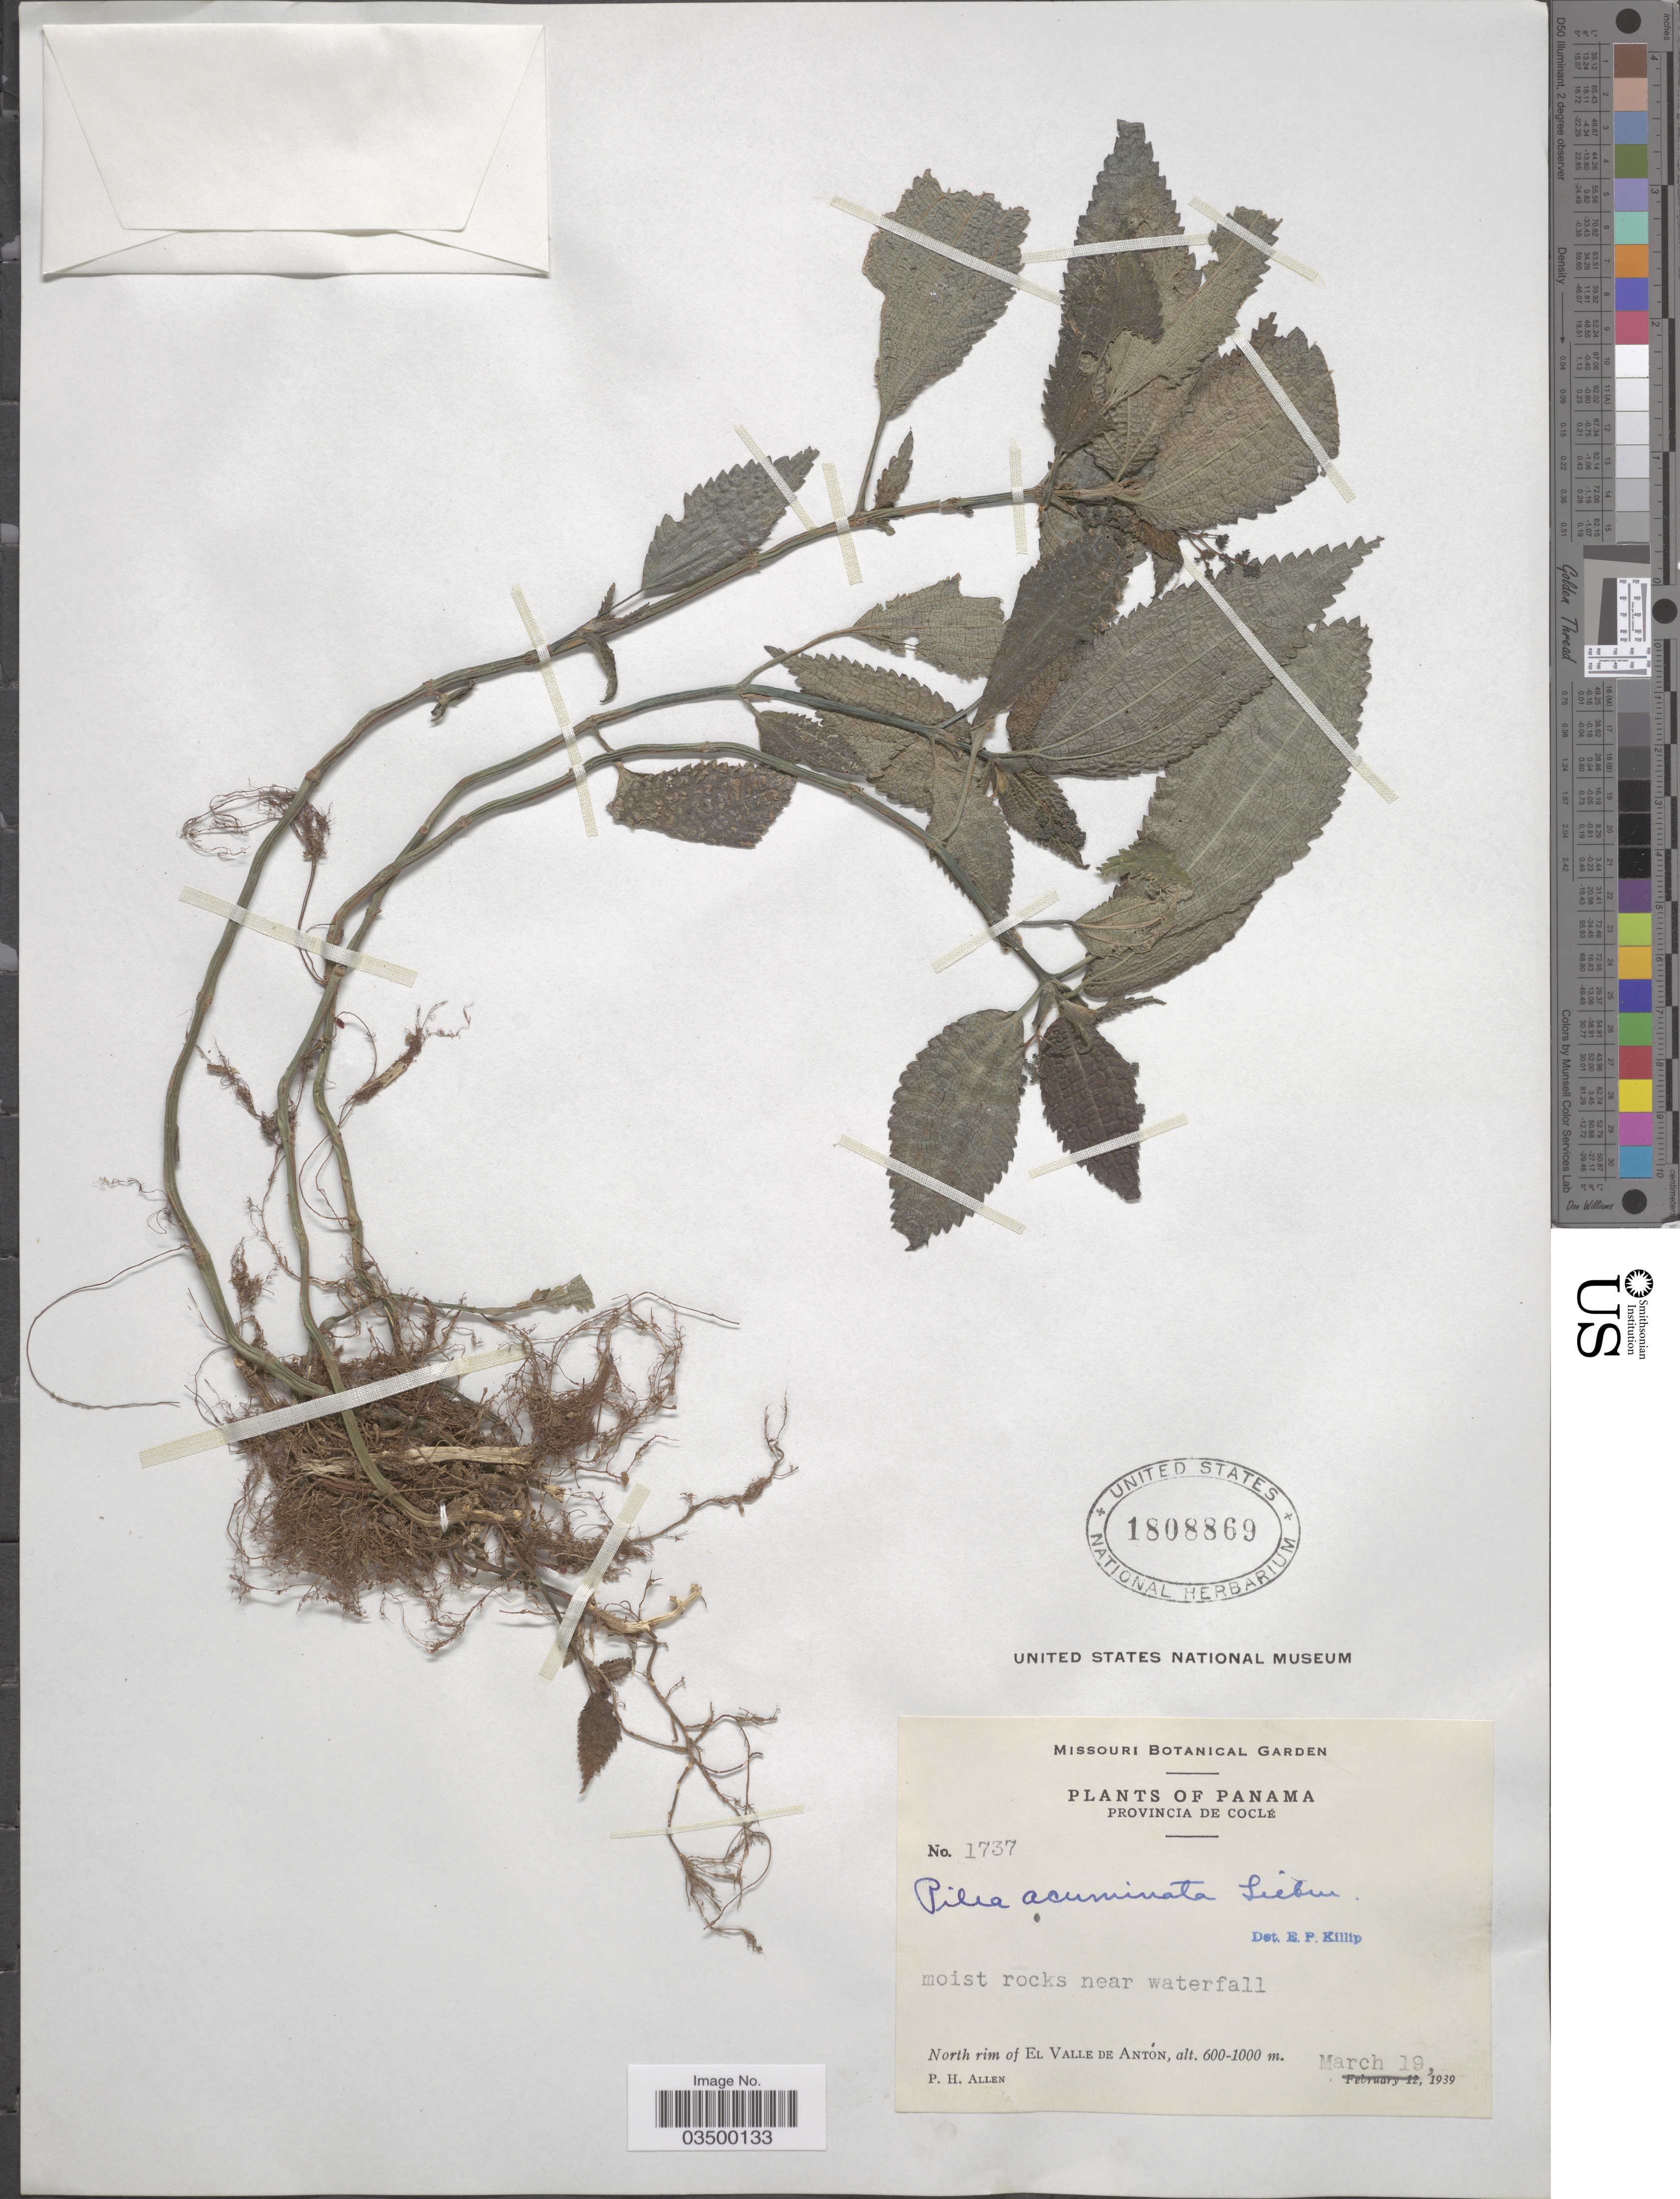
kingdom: Plantae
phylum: Tracheophyta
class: Magnoliopsida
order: Rosales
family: Urticaceae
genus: Pilea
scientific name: Pilea acuminata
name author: Liebm.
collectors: P. H. Allen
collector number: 1737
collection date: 1939-03-19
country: Panama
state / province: Cocle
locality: North rim of El Valle de Antón.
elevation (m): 600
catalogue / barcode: US 1808869